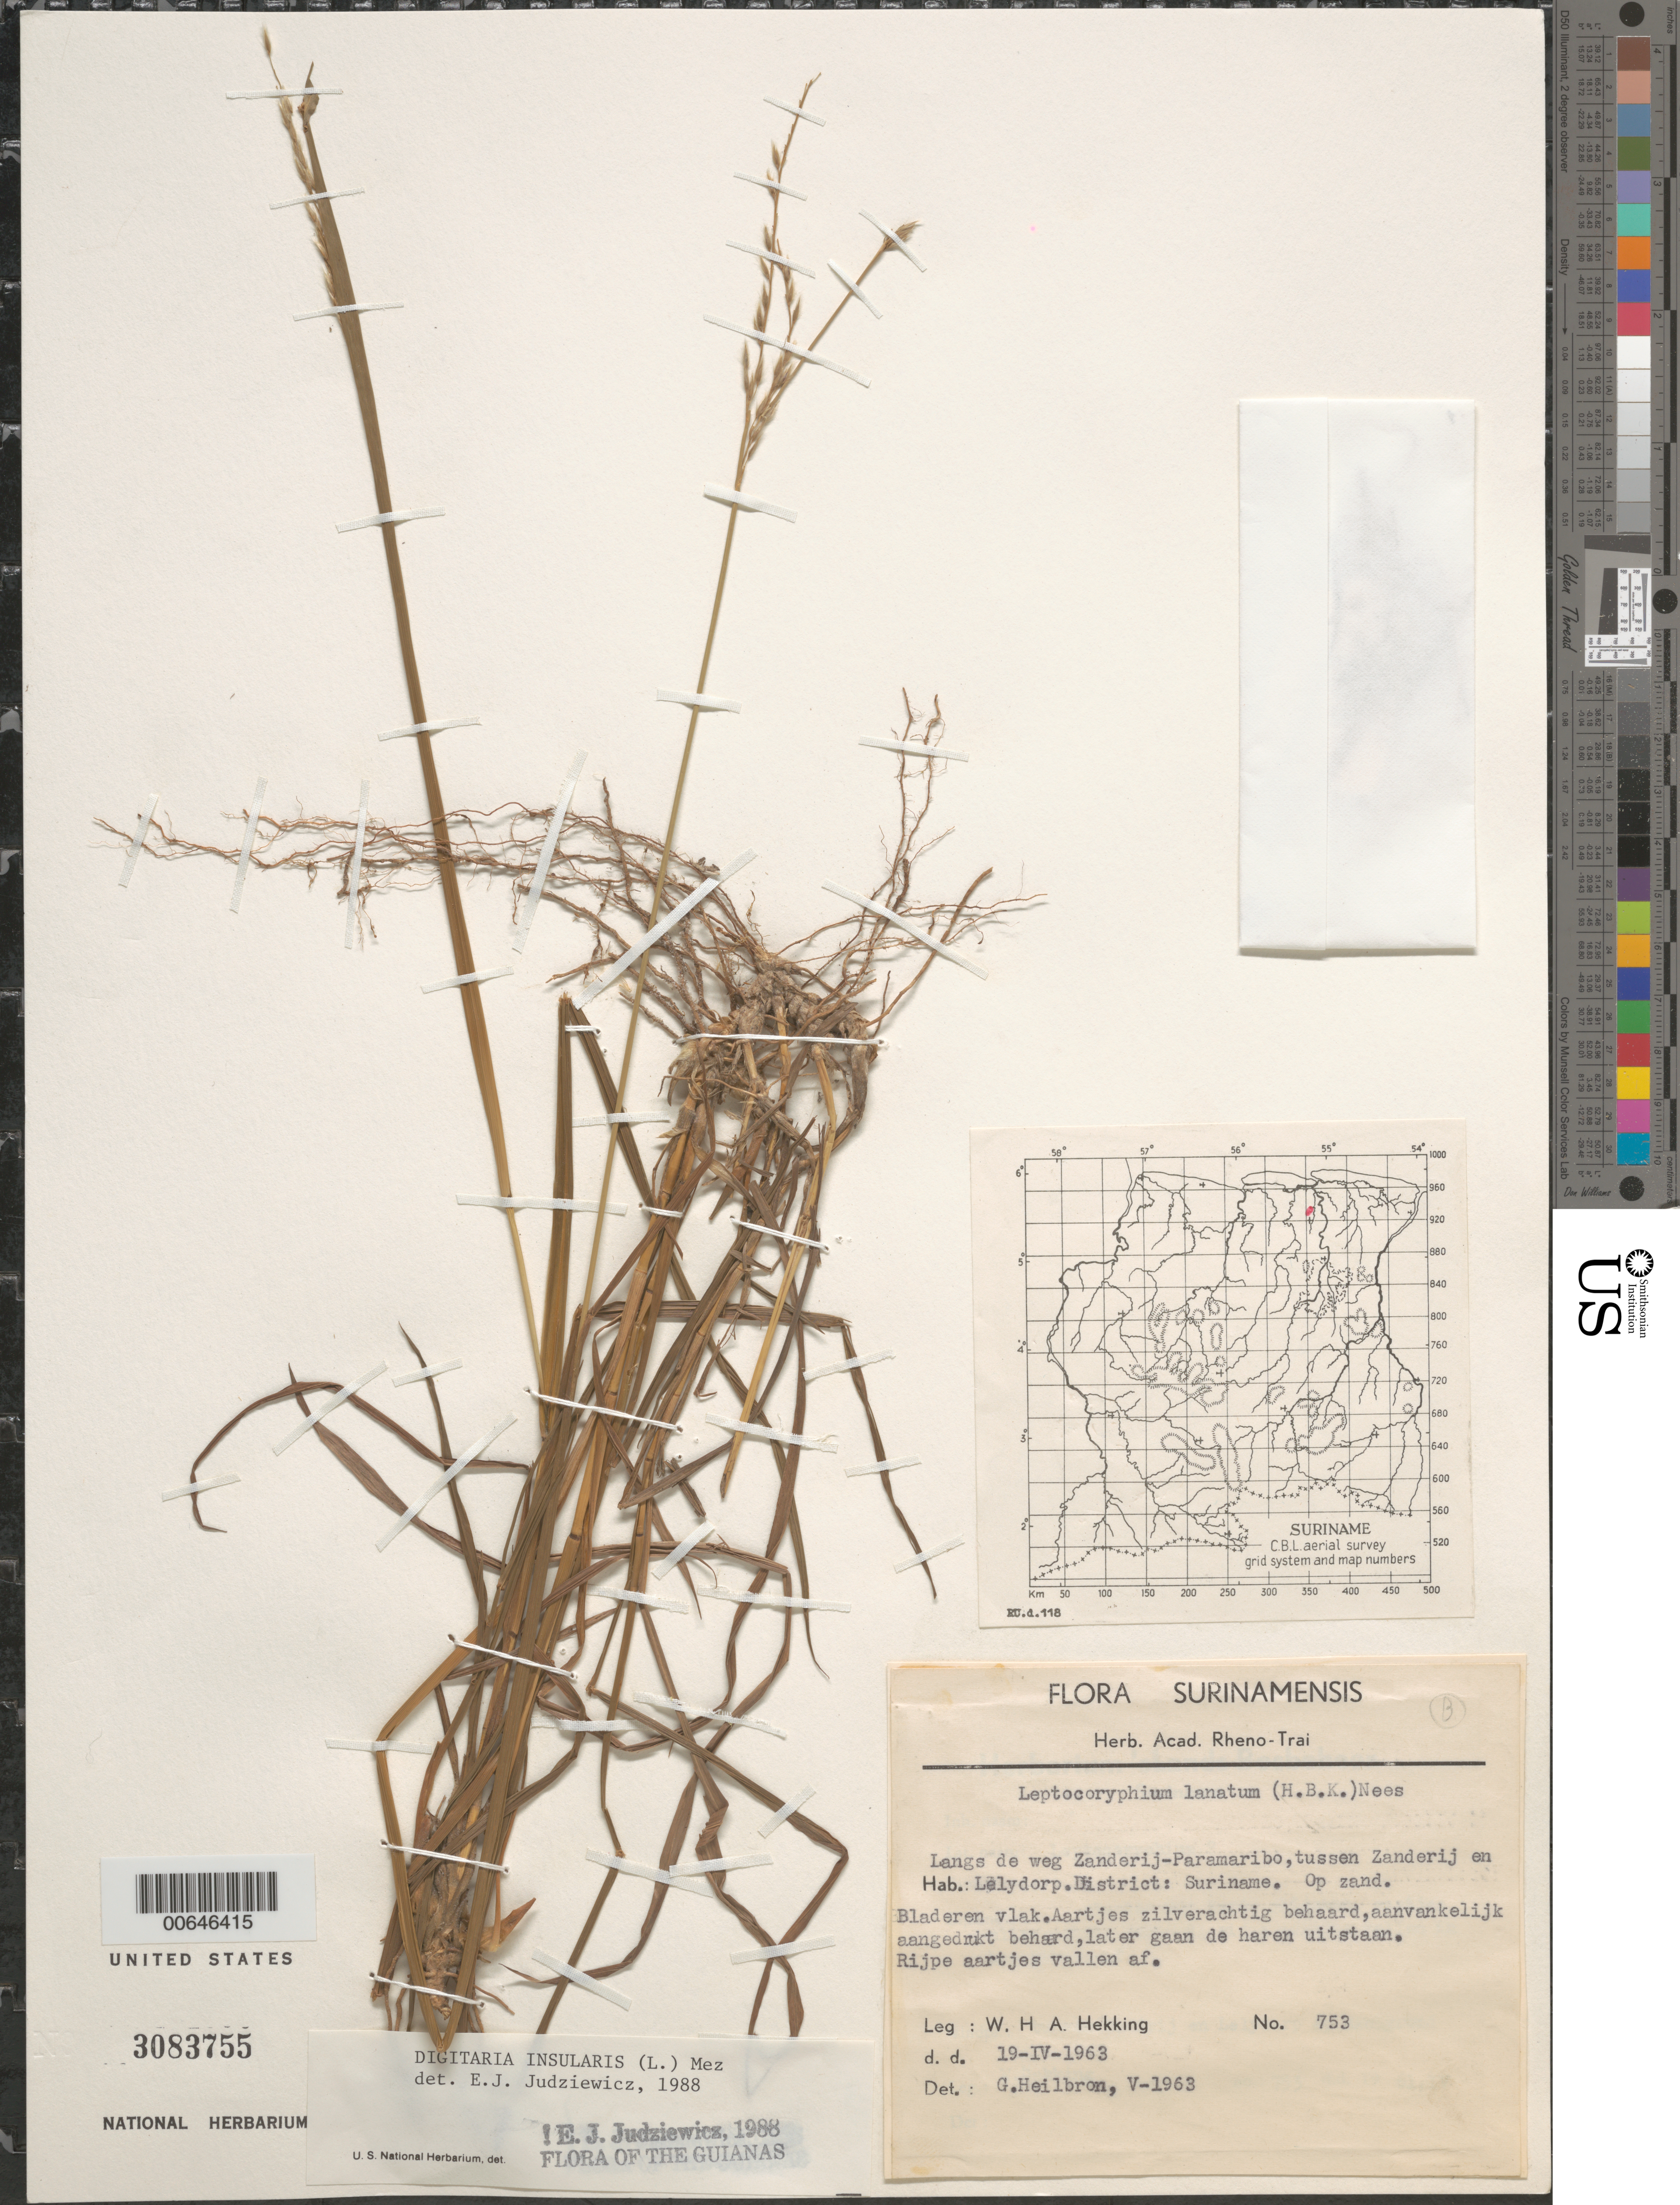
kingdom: Plantae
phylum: Tracheophyta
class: Liliopsida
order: Poales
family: Poaceae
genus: Digitaria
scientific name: Digitaria insularis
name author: (L.) Fedde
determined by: Judziewicz, E. J.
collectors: W. H. A. Hekking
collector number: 753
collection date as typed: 19-Apr-63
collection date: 1963-04-19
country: Suriname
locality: Zanderij - Paramaribo, between Zanderij and Leydorp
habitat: Sand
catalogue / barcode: US 308755